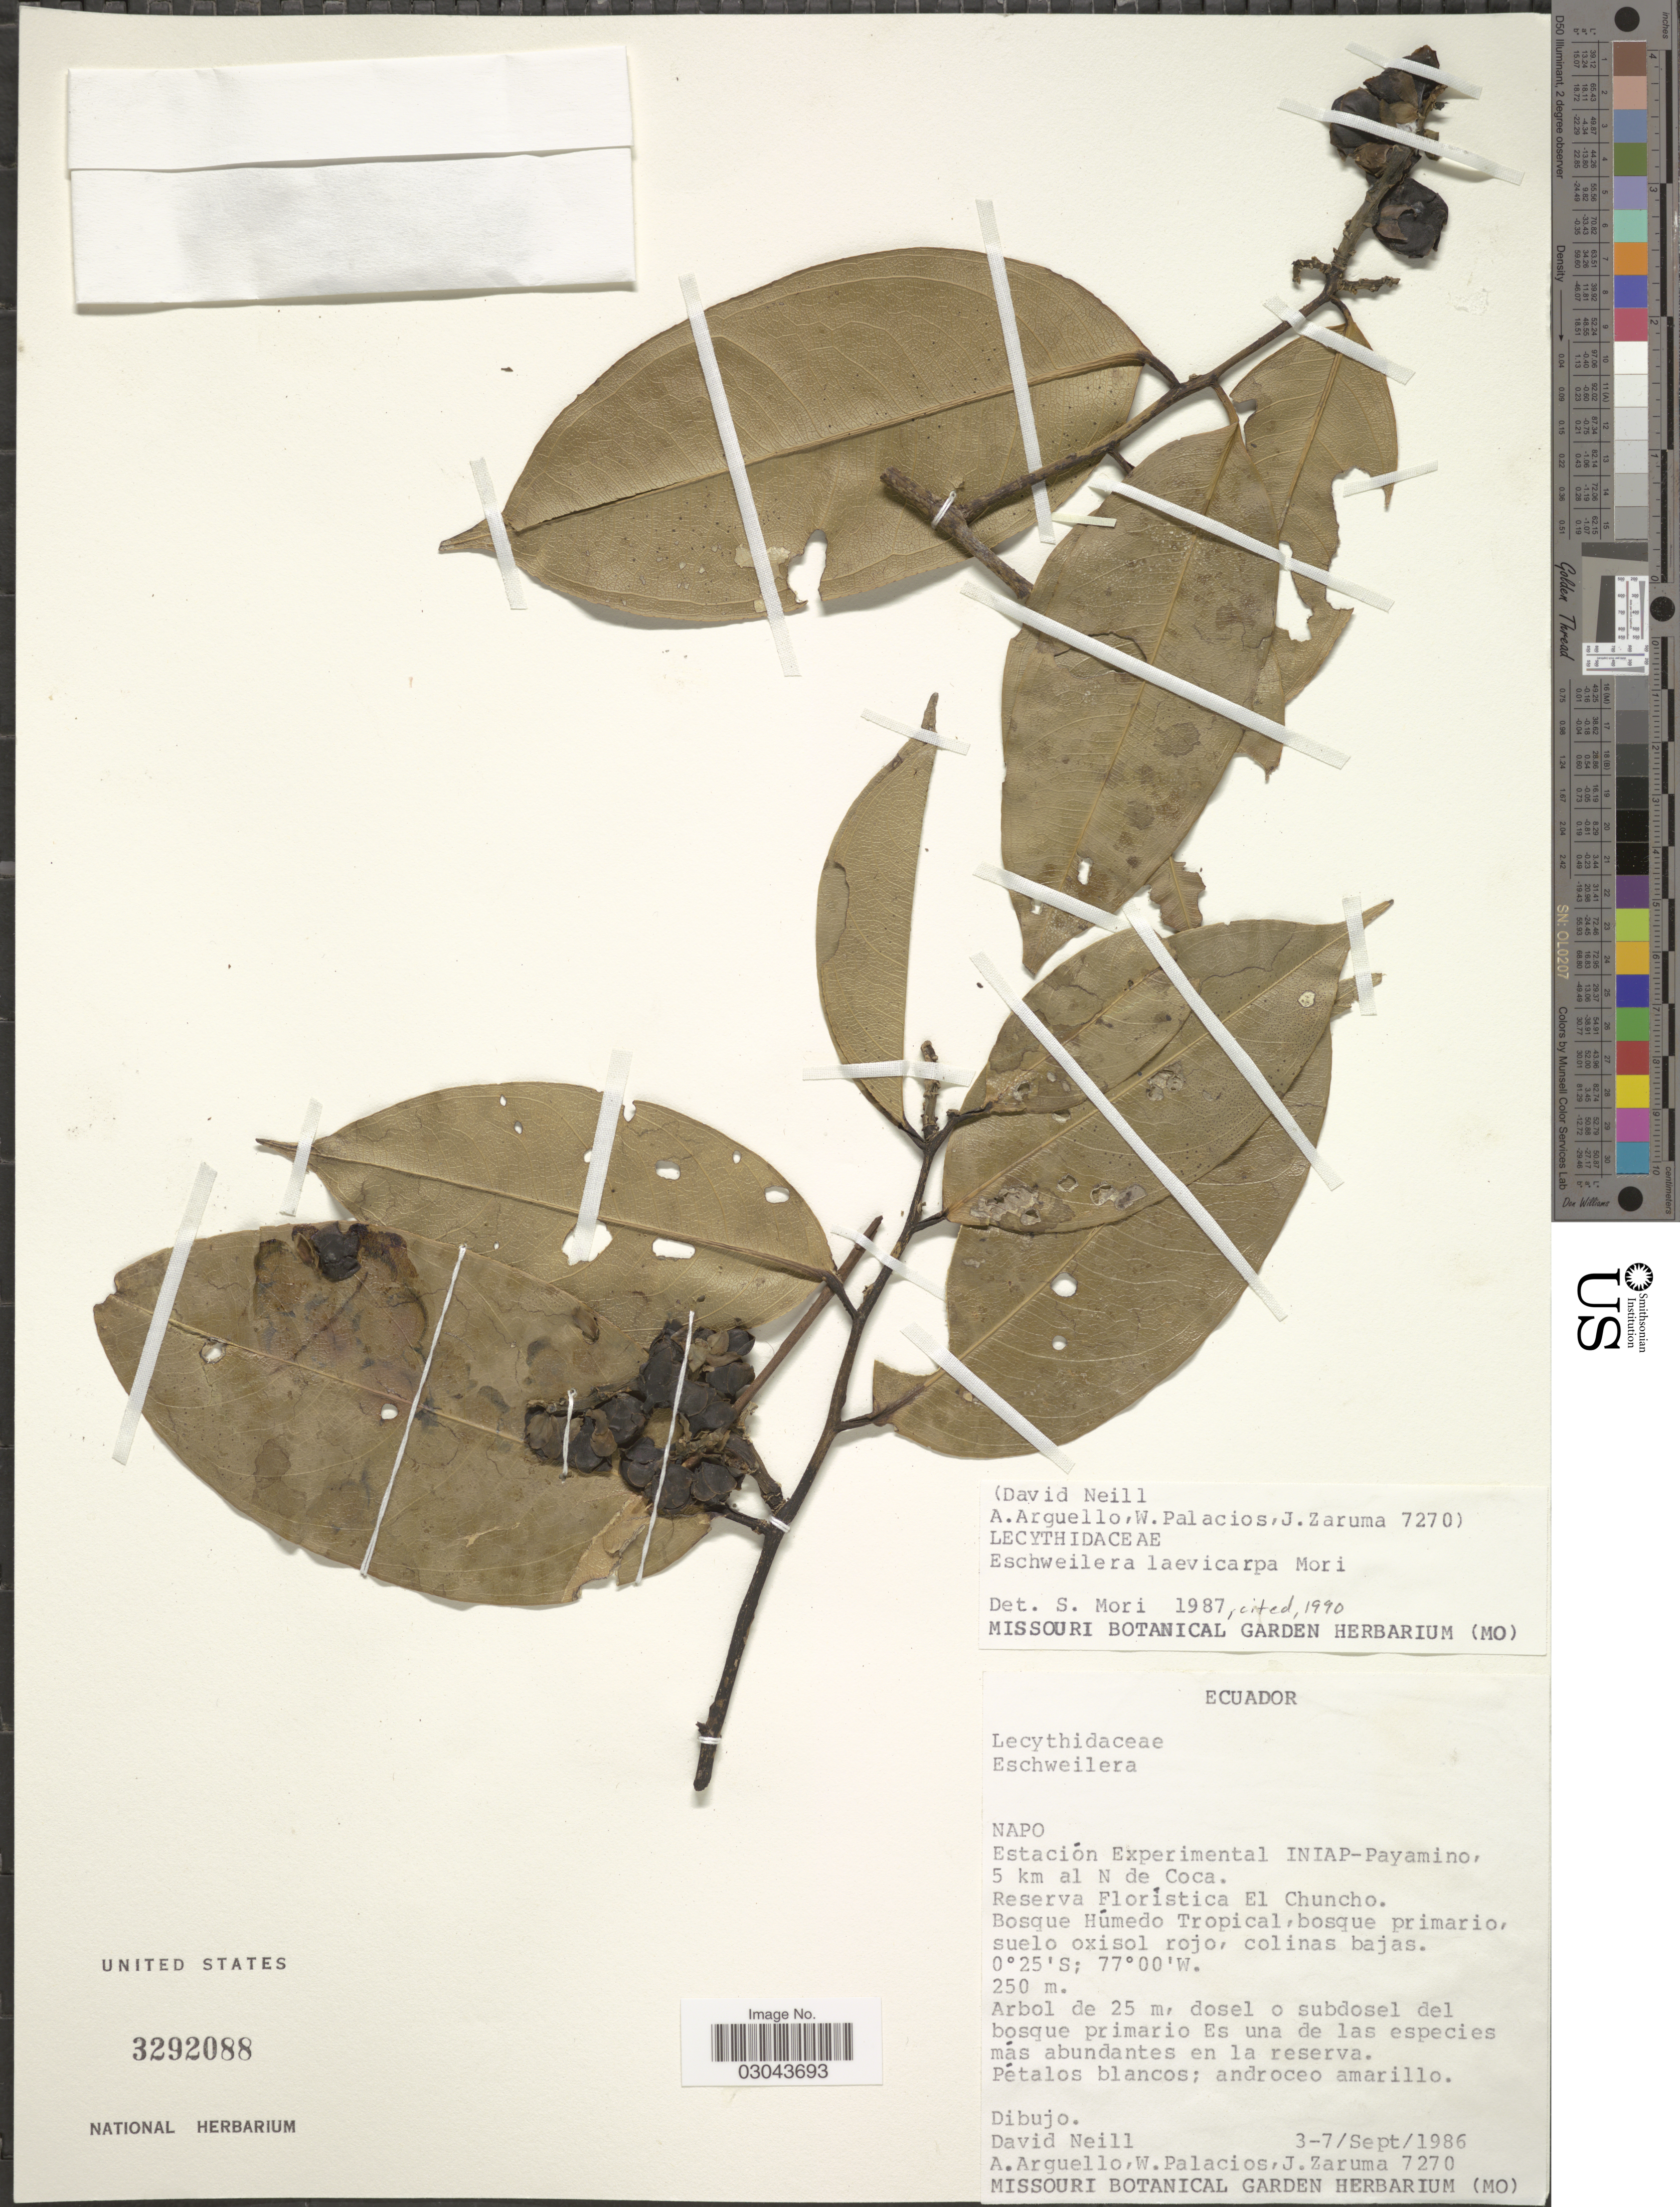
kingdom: Plantae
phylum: Tracheophyta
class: Magnoliopsida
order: Ericales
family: Lecythidaceae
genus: Eschweilera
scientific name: Eschweilera laevicarpa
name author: S.A. Mori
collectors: D. Neill, A. Arguello, W. Palacios & J. Zaruma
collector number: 7270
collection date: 1986-09-03/1986-09-07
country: Ecuador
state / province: Napo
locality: Estación Experimental INIAP-Payamino, 5 km al N de Coca. Reserva Florística El Chuncho.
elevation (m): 250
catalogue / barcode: US 3292088